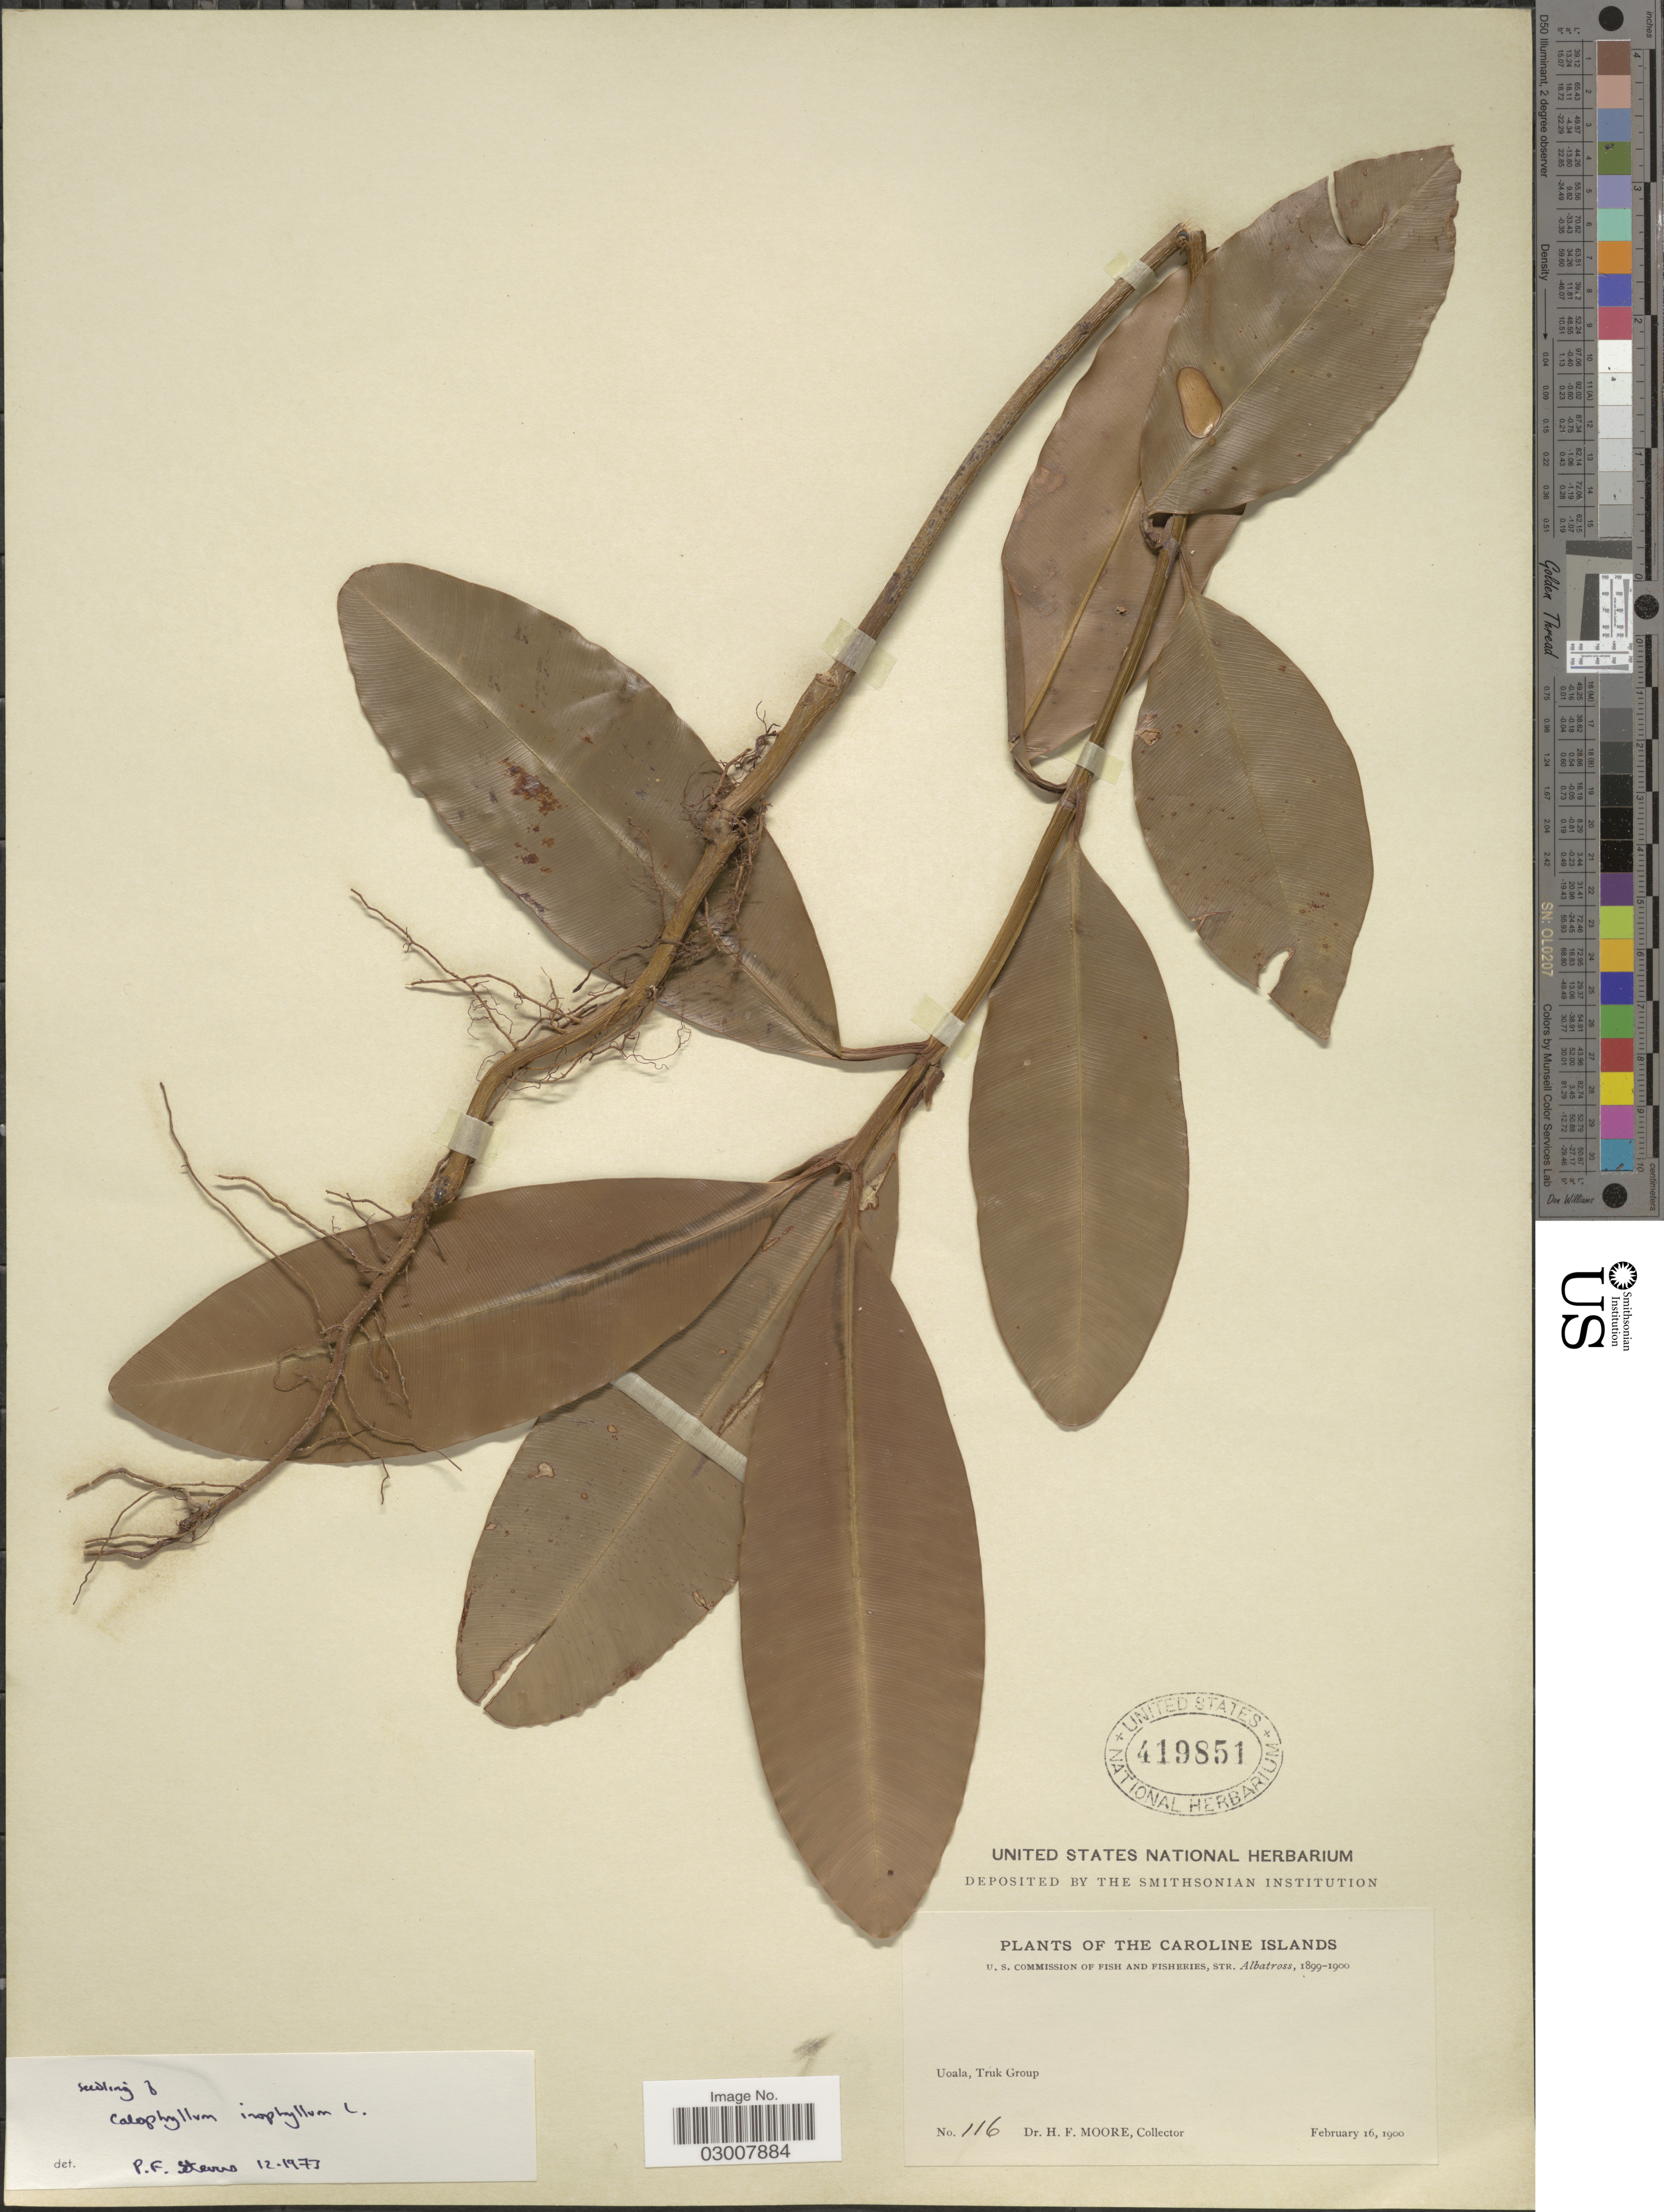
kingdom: Plantae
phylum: Tracheophyta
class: Magnoliopsida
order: Malpighiales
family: Calophyllaceae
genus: Calophyllum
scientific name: Calophyllum inophyllum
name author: L.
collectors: H. F. Moore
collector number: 116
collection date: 1900-02-16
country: Micronesia, Federated States of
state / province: Truk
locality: The Caroline Islands. Uoala, Truk Group.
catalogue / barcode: US 419851